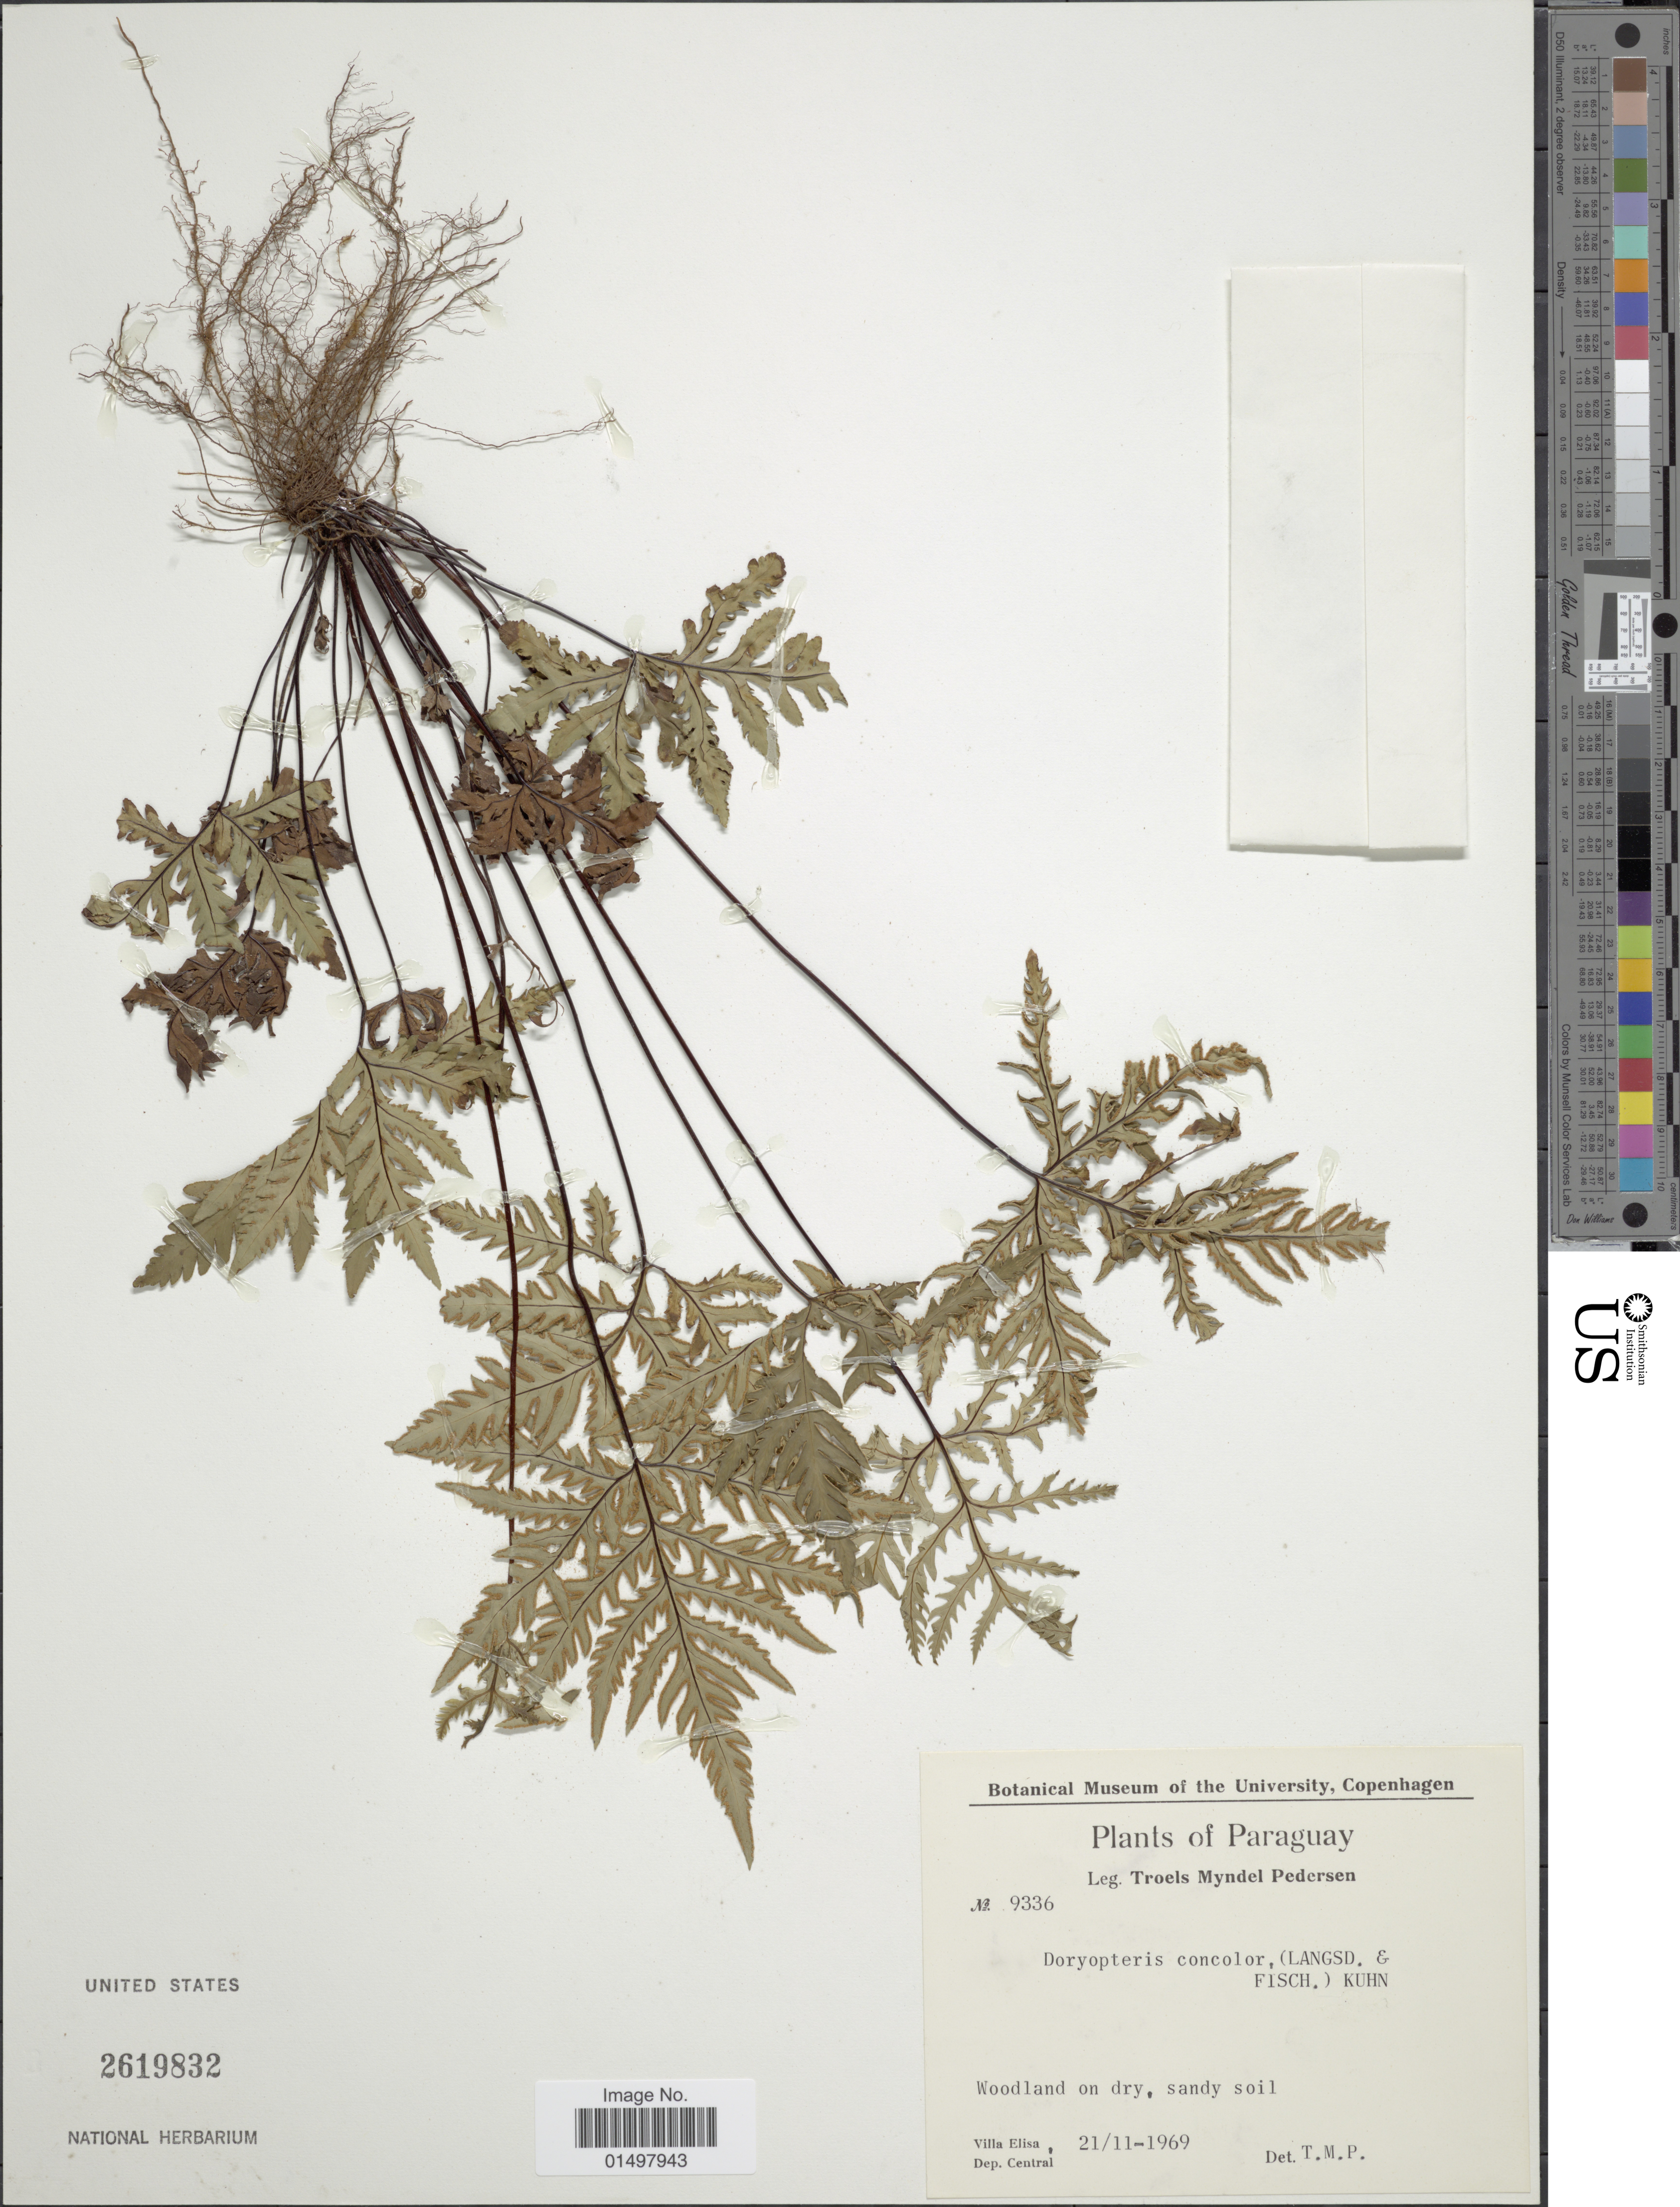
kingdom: Plantae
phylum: Tracheophyta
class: Polypodiopsida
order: Polypodiales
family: Pteridaceae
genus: Doryopteris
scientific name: Doryopteris concolor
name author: (Langsd. & Fisch.) Kuhn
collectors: T. Pederson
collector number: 9336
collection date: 1969-11-21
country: Paraguay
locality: Villa Elisa, Dep. Central.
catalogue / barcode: US 2619832